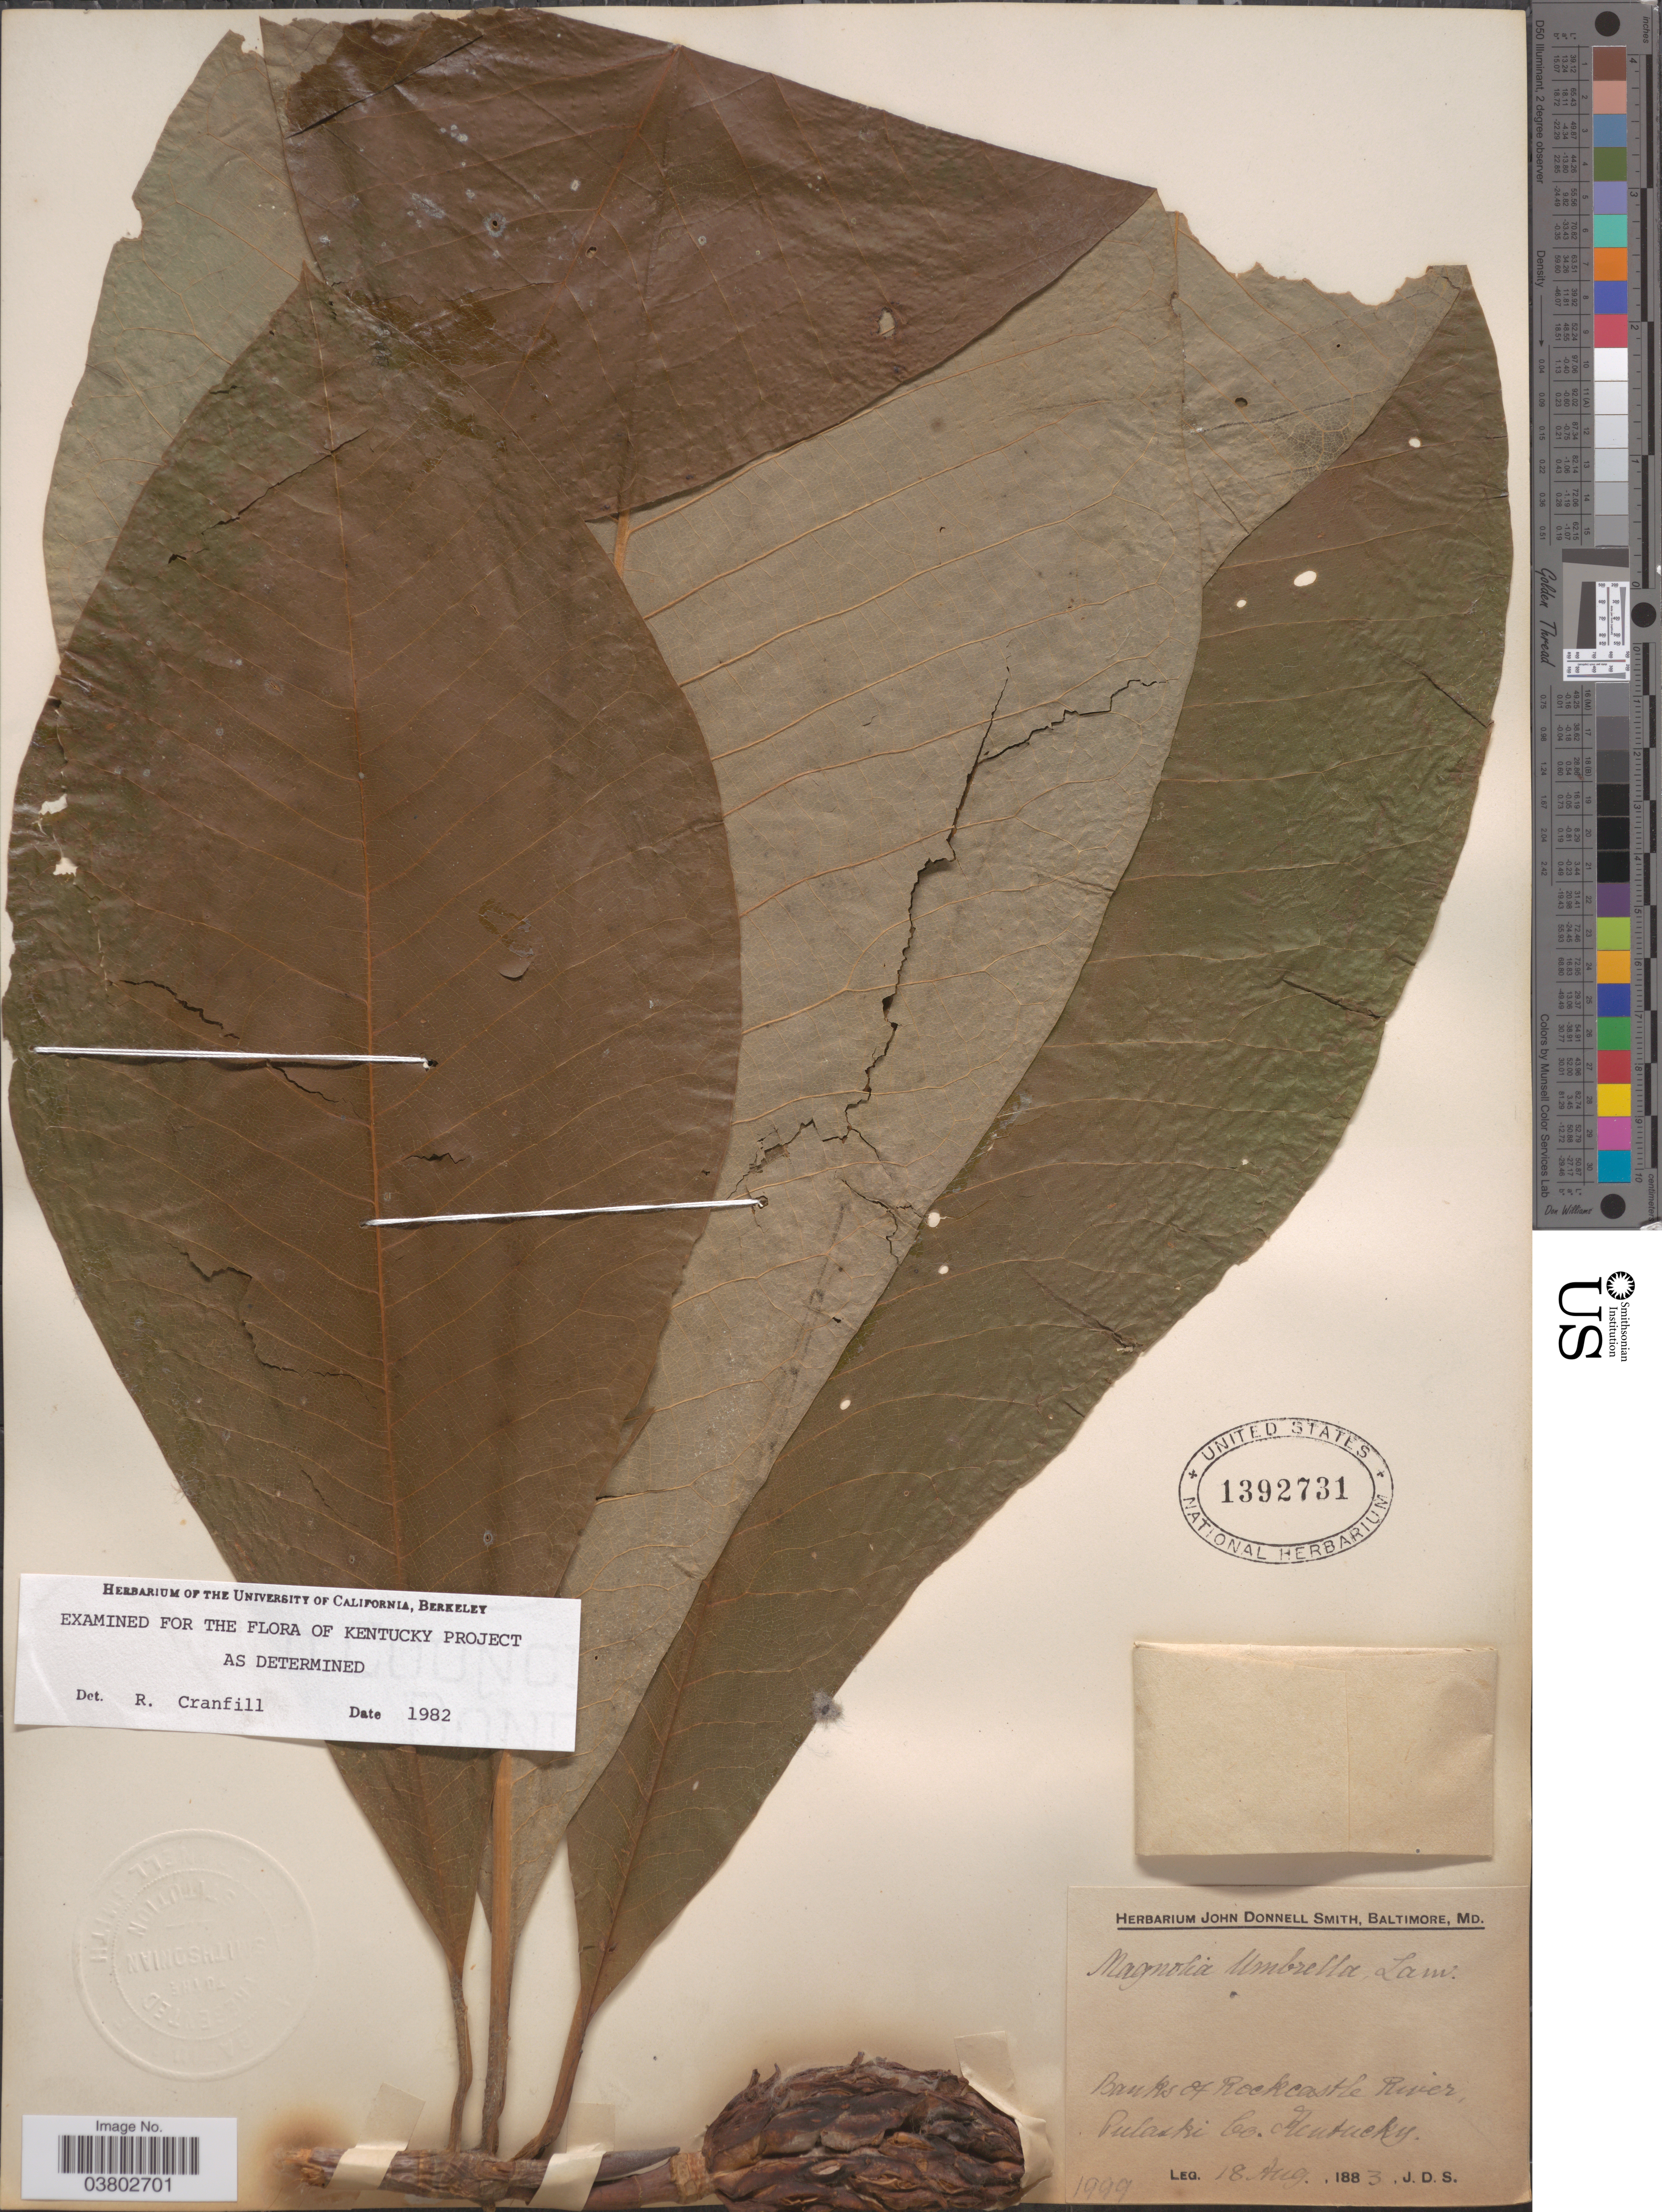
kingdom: Plantae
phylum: Tracheophyta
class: Magnoliopsida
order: Magnoliales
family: Magnoliaceae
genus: Magnolia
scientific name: Magnolia tripetala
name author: L.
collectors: J. Donnell Smith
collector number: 1999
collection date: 1883-08-18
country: United States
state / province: Kentucky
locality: Banks of Rockcastle River, Pulaski Co.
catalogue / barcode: US 1392731